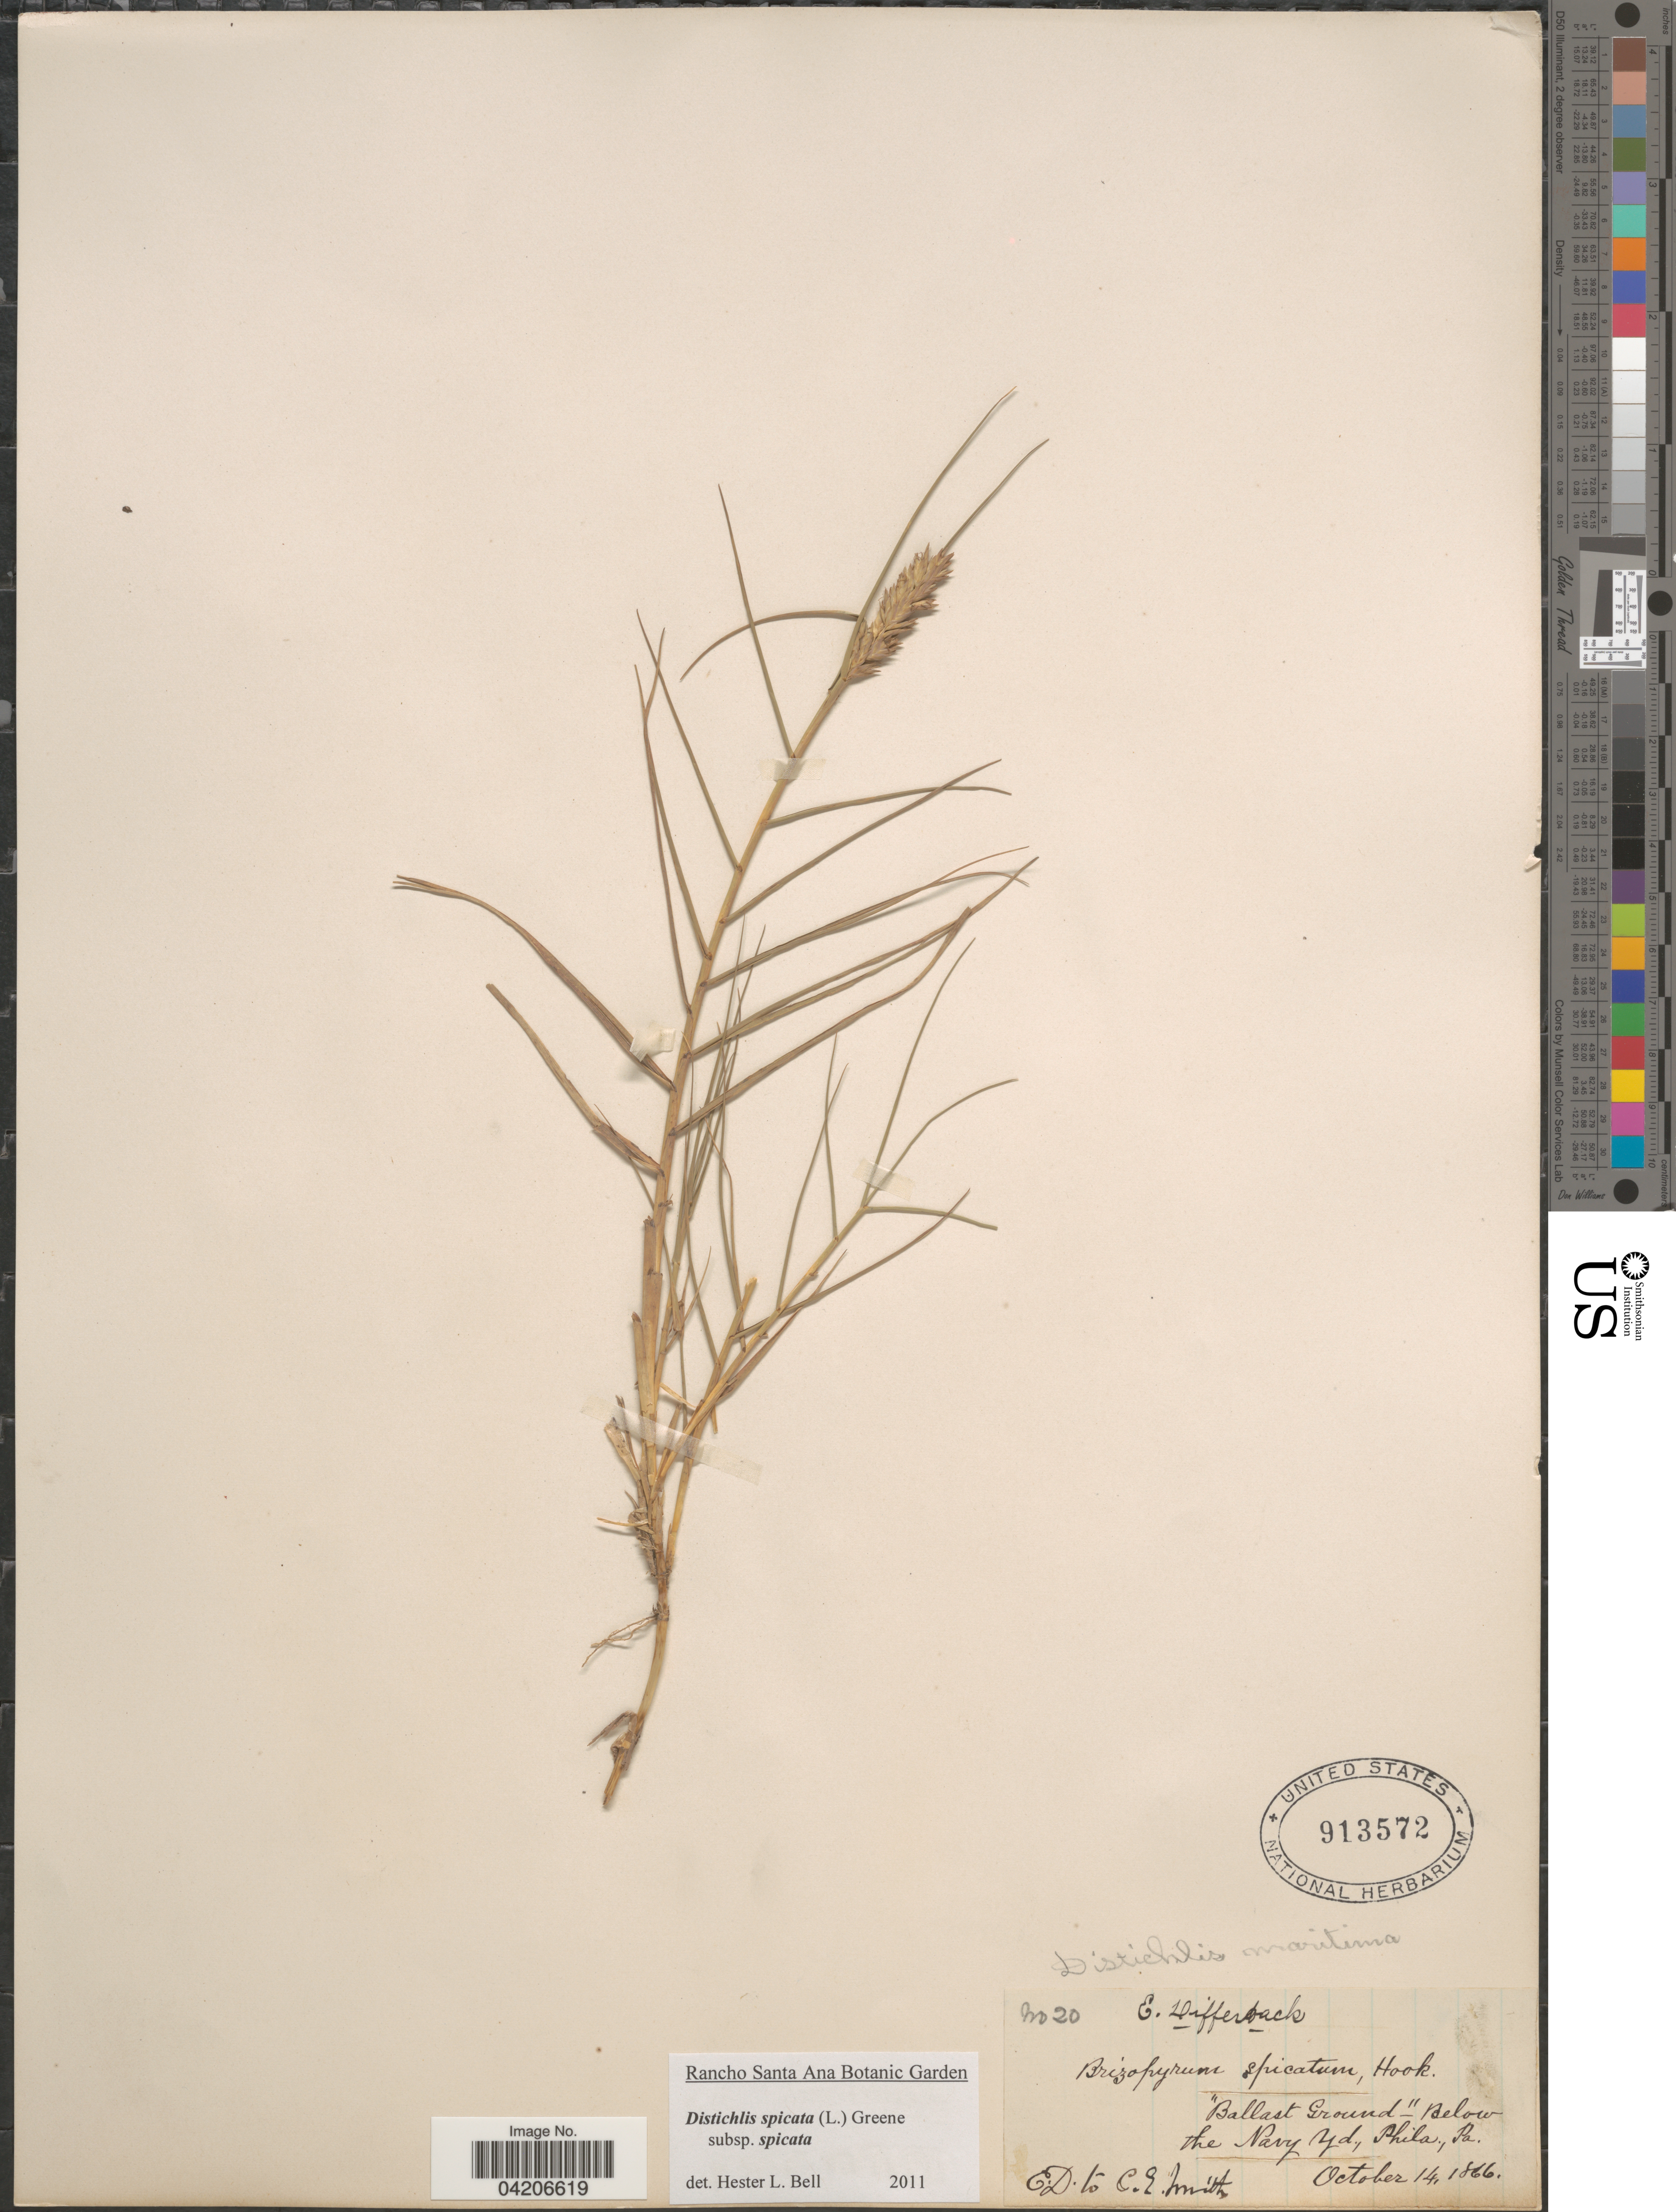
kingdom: Plantae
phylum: Tracheophyta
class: Liliopsida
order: Poales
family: Poaceae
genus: Distichlis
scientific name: Distichlis spicata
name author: (L.) Greene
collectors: E. Smith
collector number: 20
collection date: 1866-10-14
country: United States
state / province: Pennsylvania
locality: Ballast Ground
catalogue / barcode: US 913572